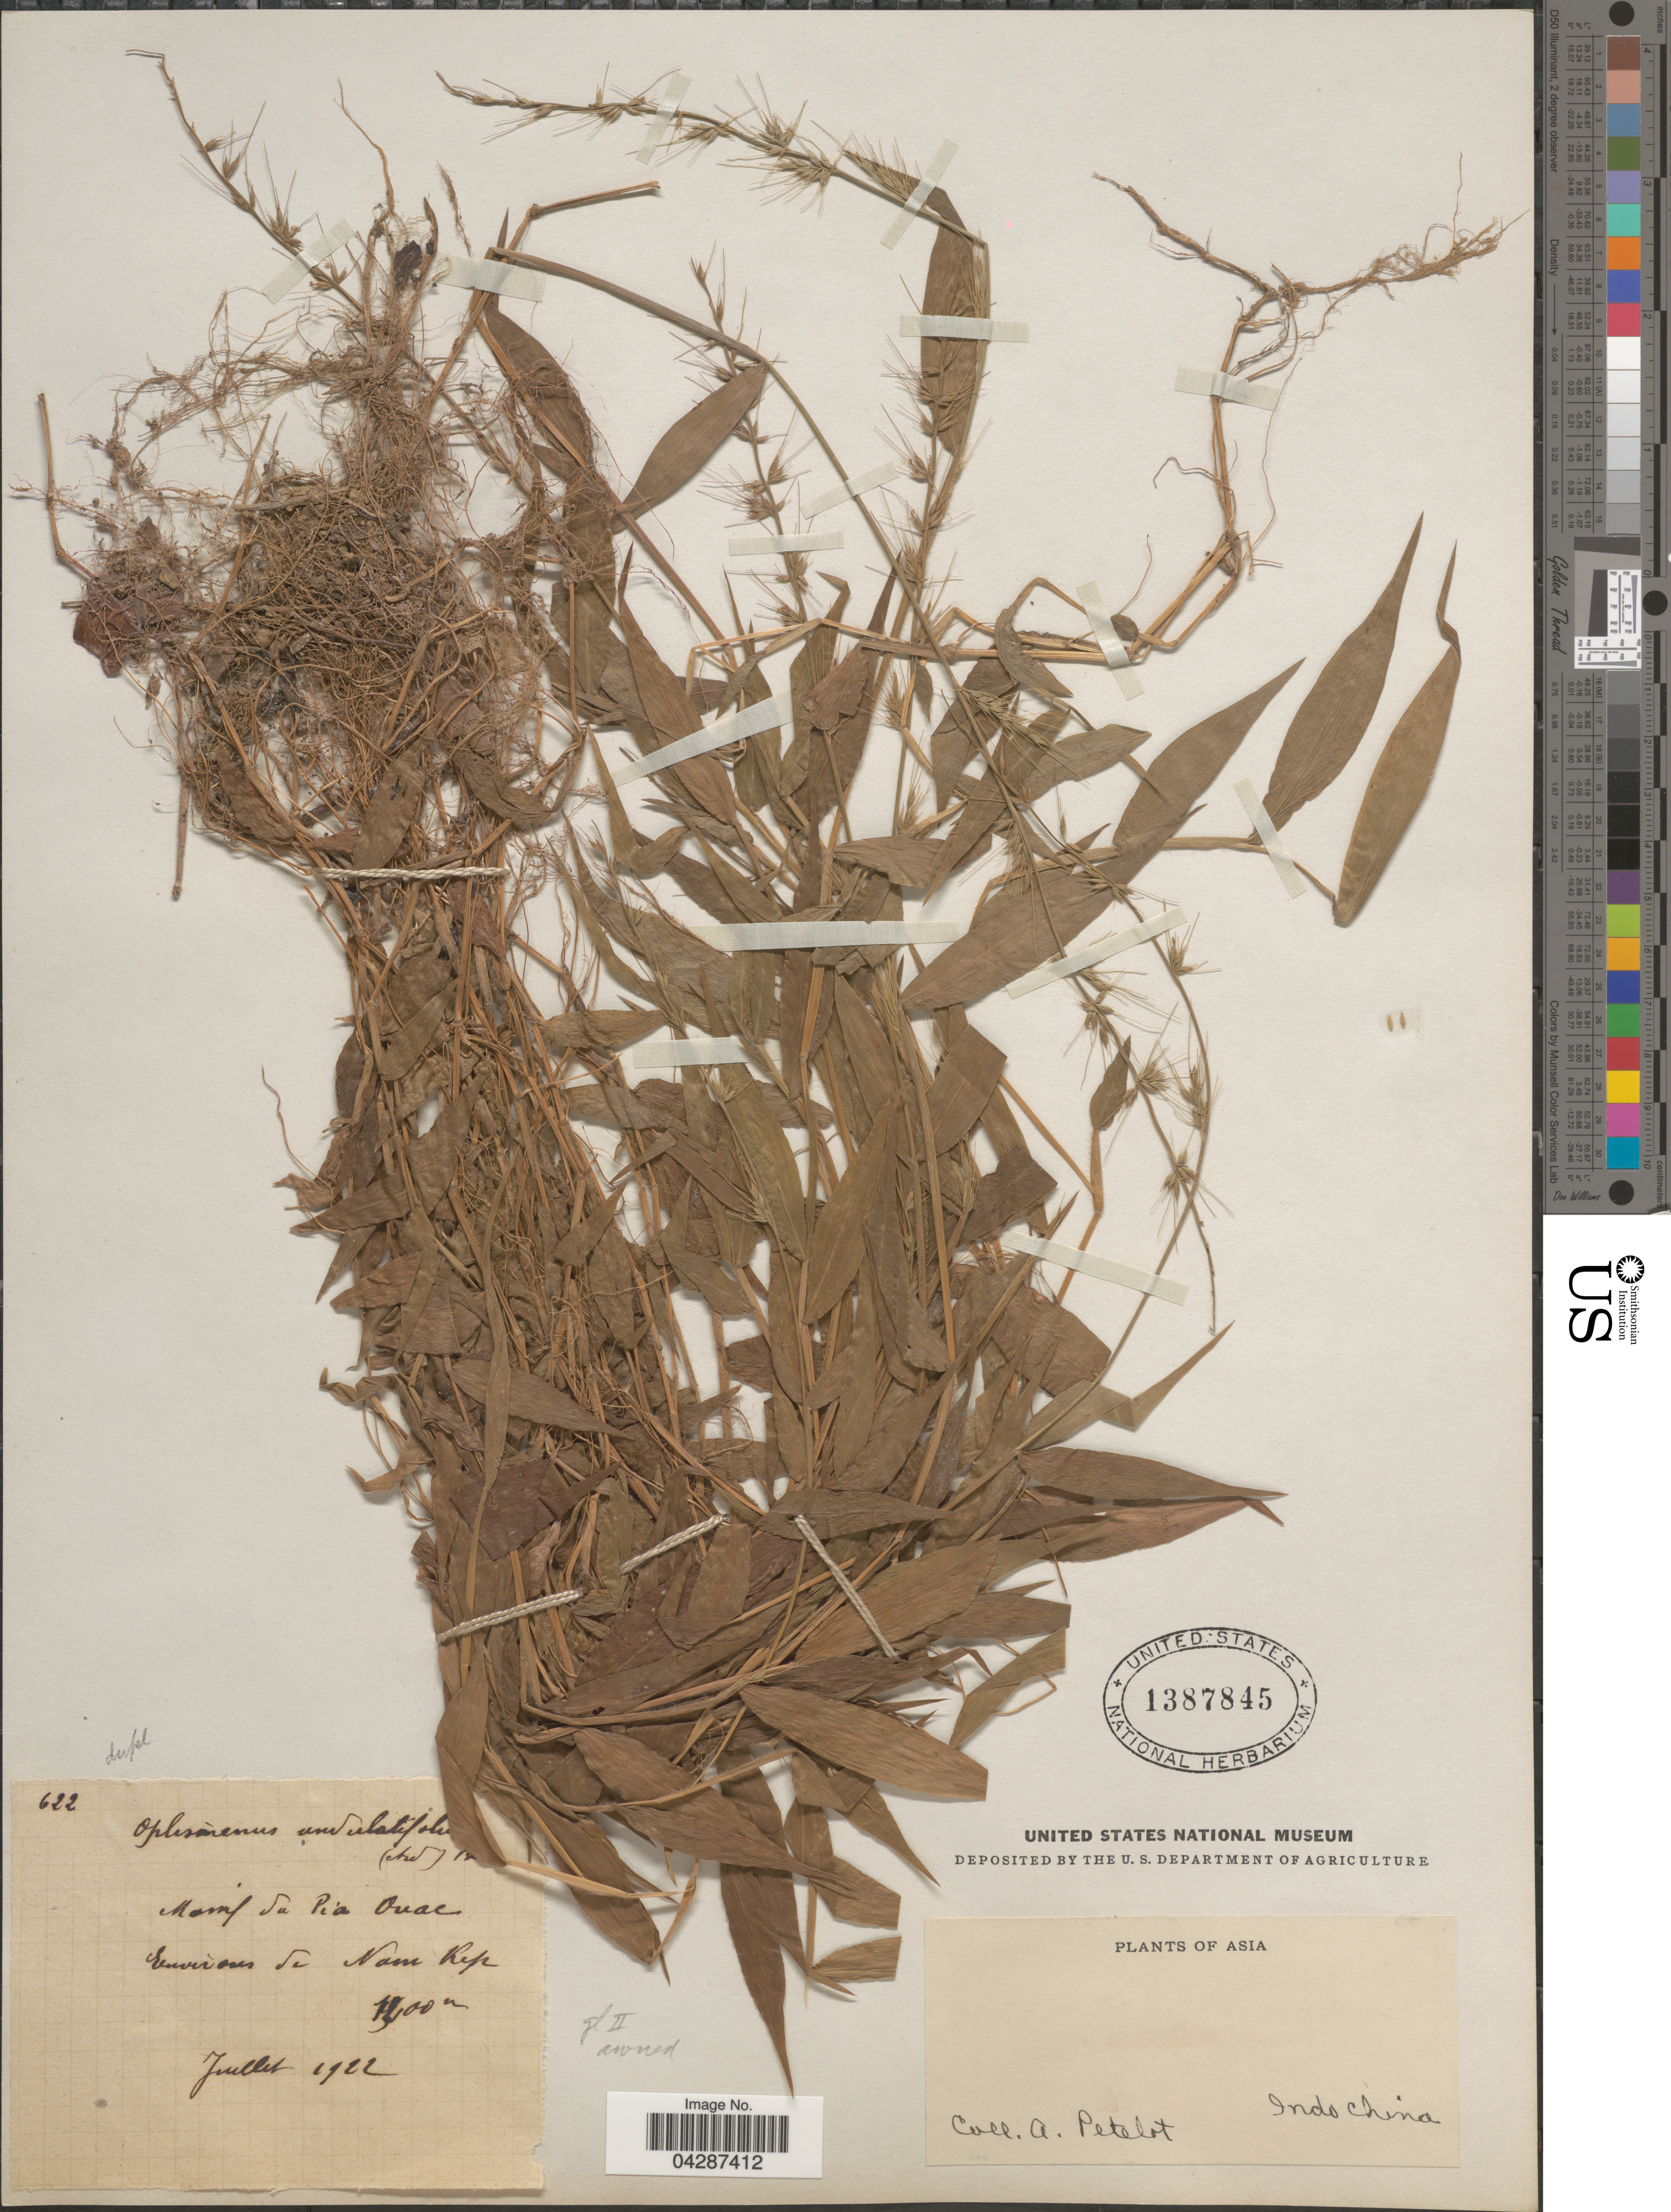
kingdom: Plantae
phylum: Tracheophyta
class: Liliopsida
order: Poales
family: Poaceae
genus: Oplismenus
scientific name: Oplismenus undulatifolius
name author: (Ard.) P. Beauv.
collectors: A. Petelot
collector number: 622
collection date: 1922-07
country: Vietnam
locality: Asia. Massif du Pia Ouac. Environs de Nam Kip.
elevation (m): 1500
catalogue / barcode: US 1387845